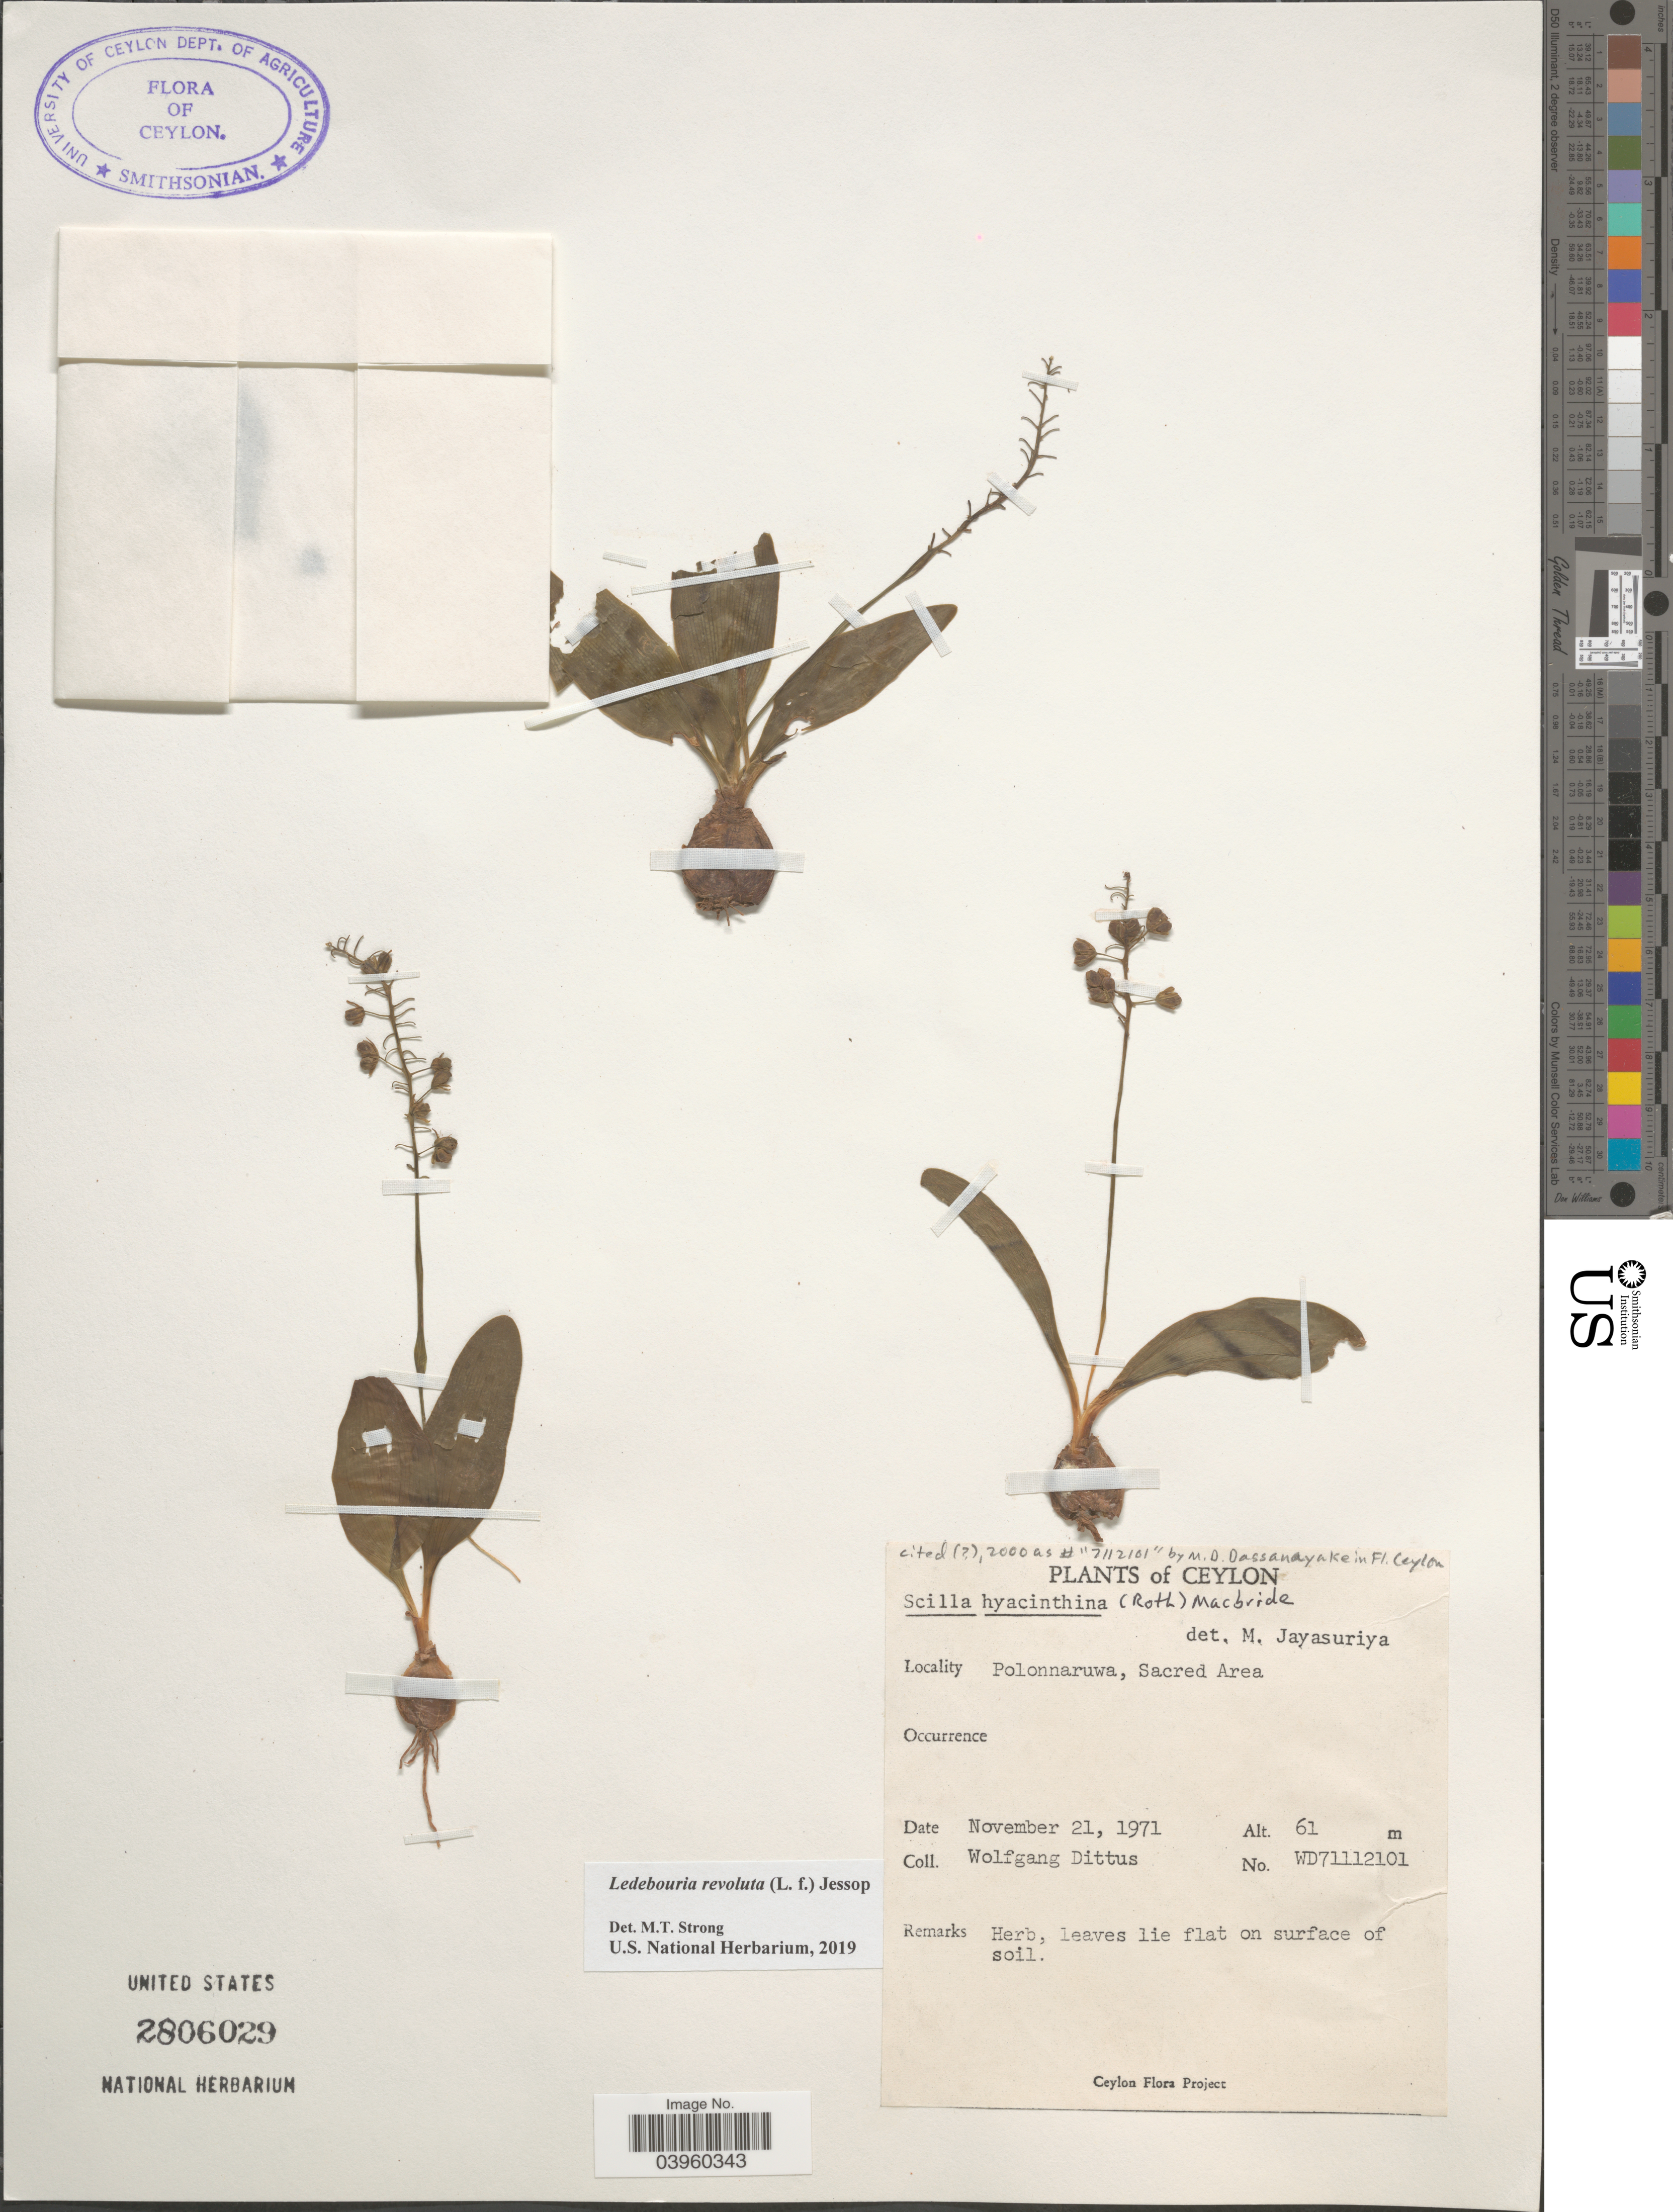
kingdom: Plantae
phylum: Tracheophyta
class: Liliopsida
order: Asparagales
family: Asparagaceae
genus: Ledebouria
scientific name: Ledebouria revoluta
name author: (L. f.) Jessop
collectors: W. Dittus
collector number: WD71112101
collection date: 1971-11-21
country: Sri Lanka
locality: Ceylon. Polonnaruwa, Sacred Area.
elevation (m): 61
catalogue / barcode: US 2806029